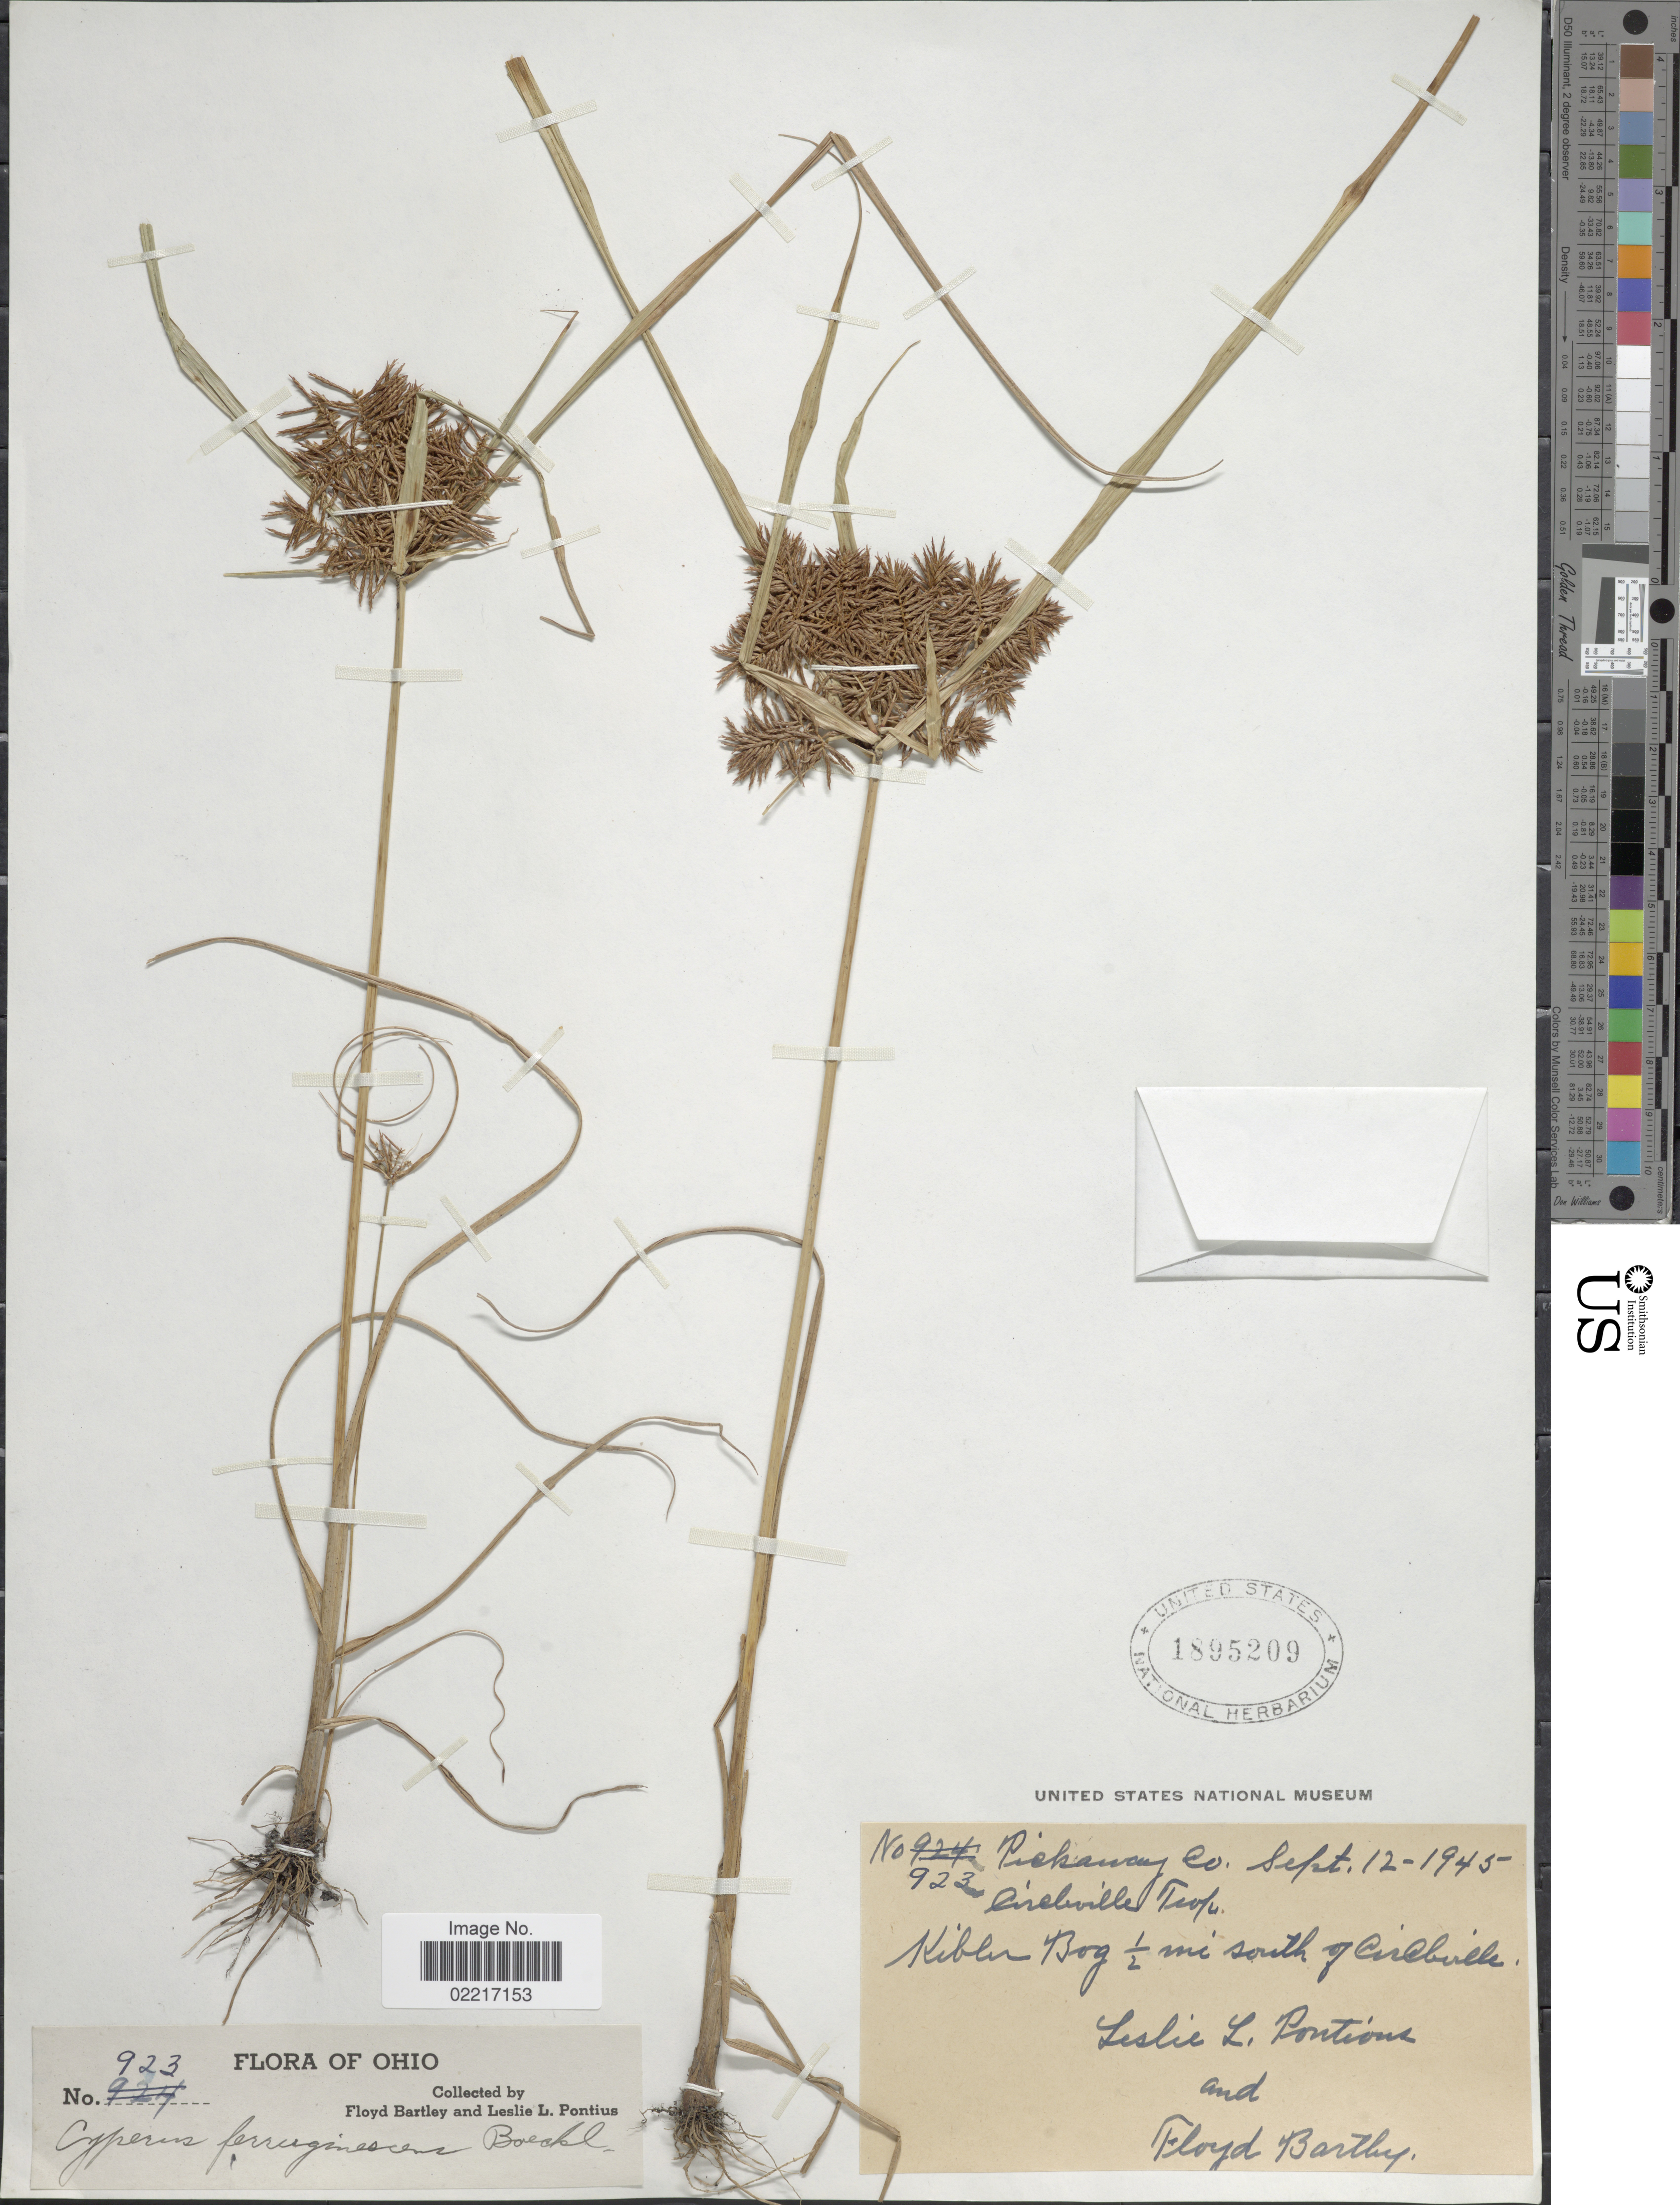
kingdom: Plantae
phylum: Tracheophyta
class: Liliopsida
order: Poales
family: Cyperaceae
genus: Cyperus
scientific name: Cyperus odoratus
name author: L.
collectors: L. Pontius & F. Bartley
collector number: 923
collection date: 1945-09-12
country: United States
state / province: Ohio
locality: Pickaway Co., Circleville Twp, Kibler Bog 1/2 mi south of Circleville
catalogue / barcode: US 1895209